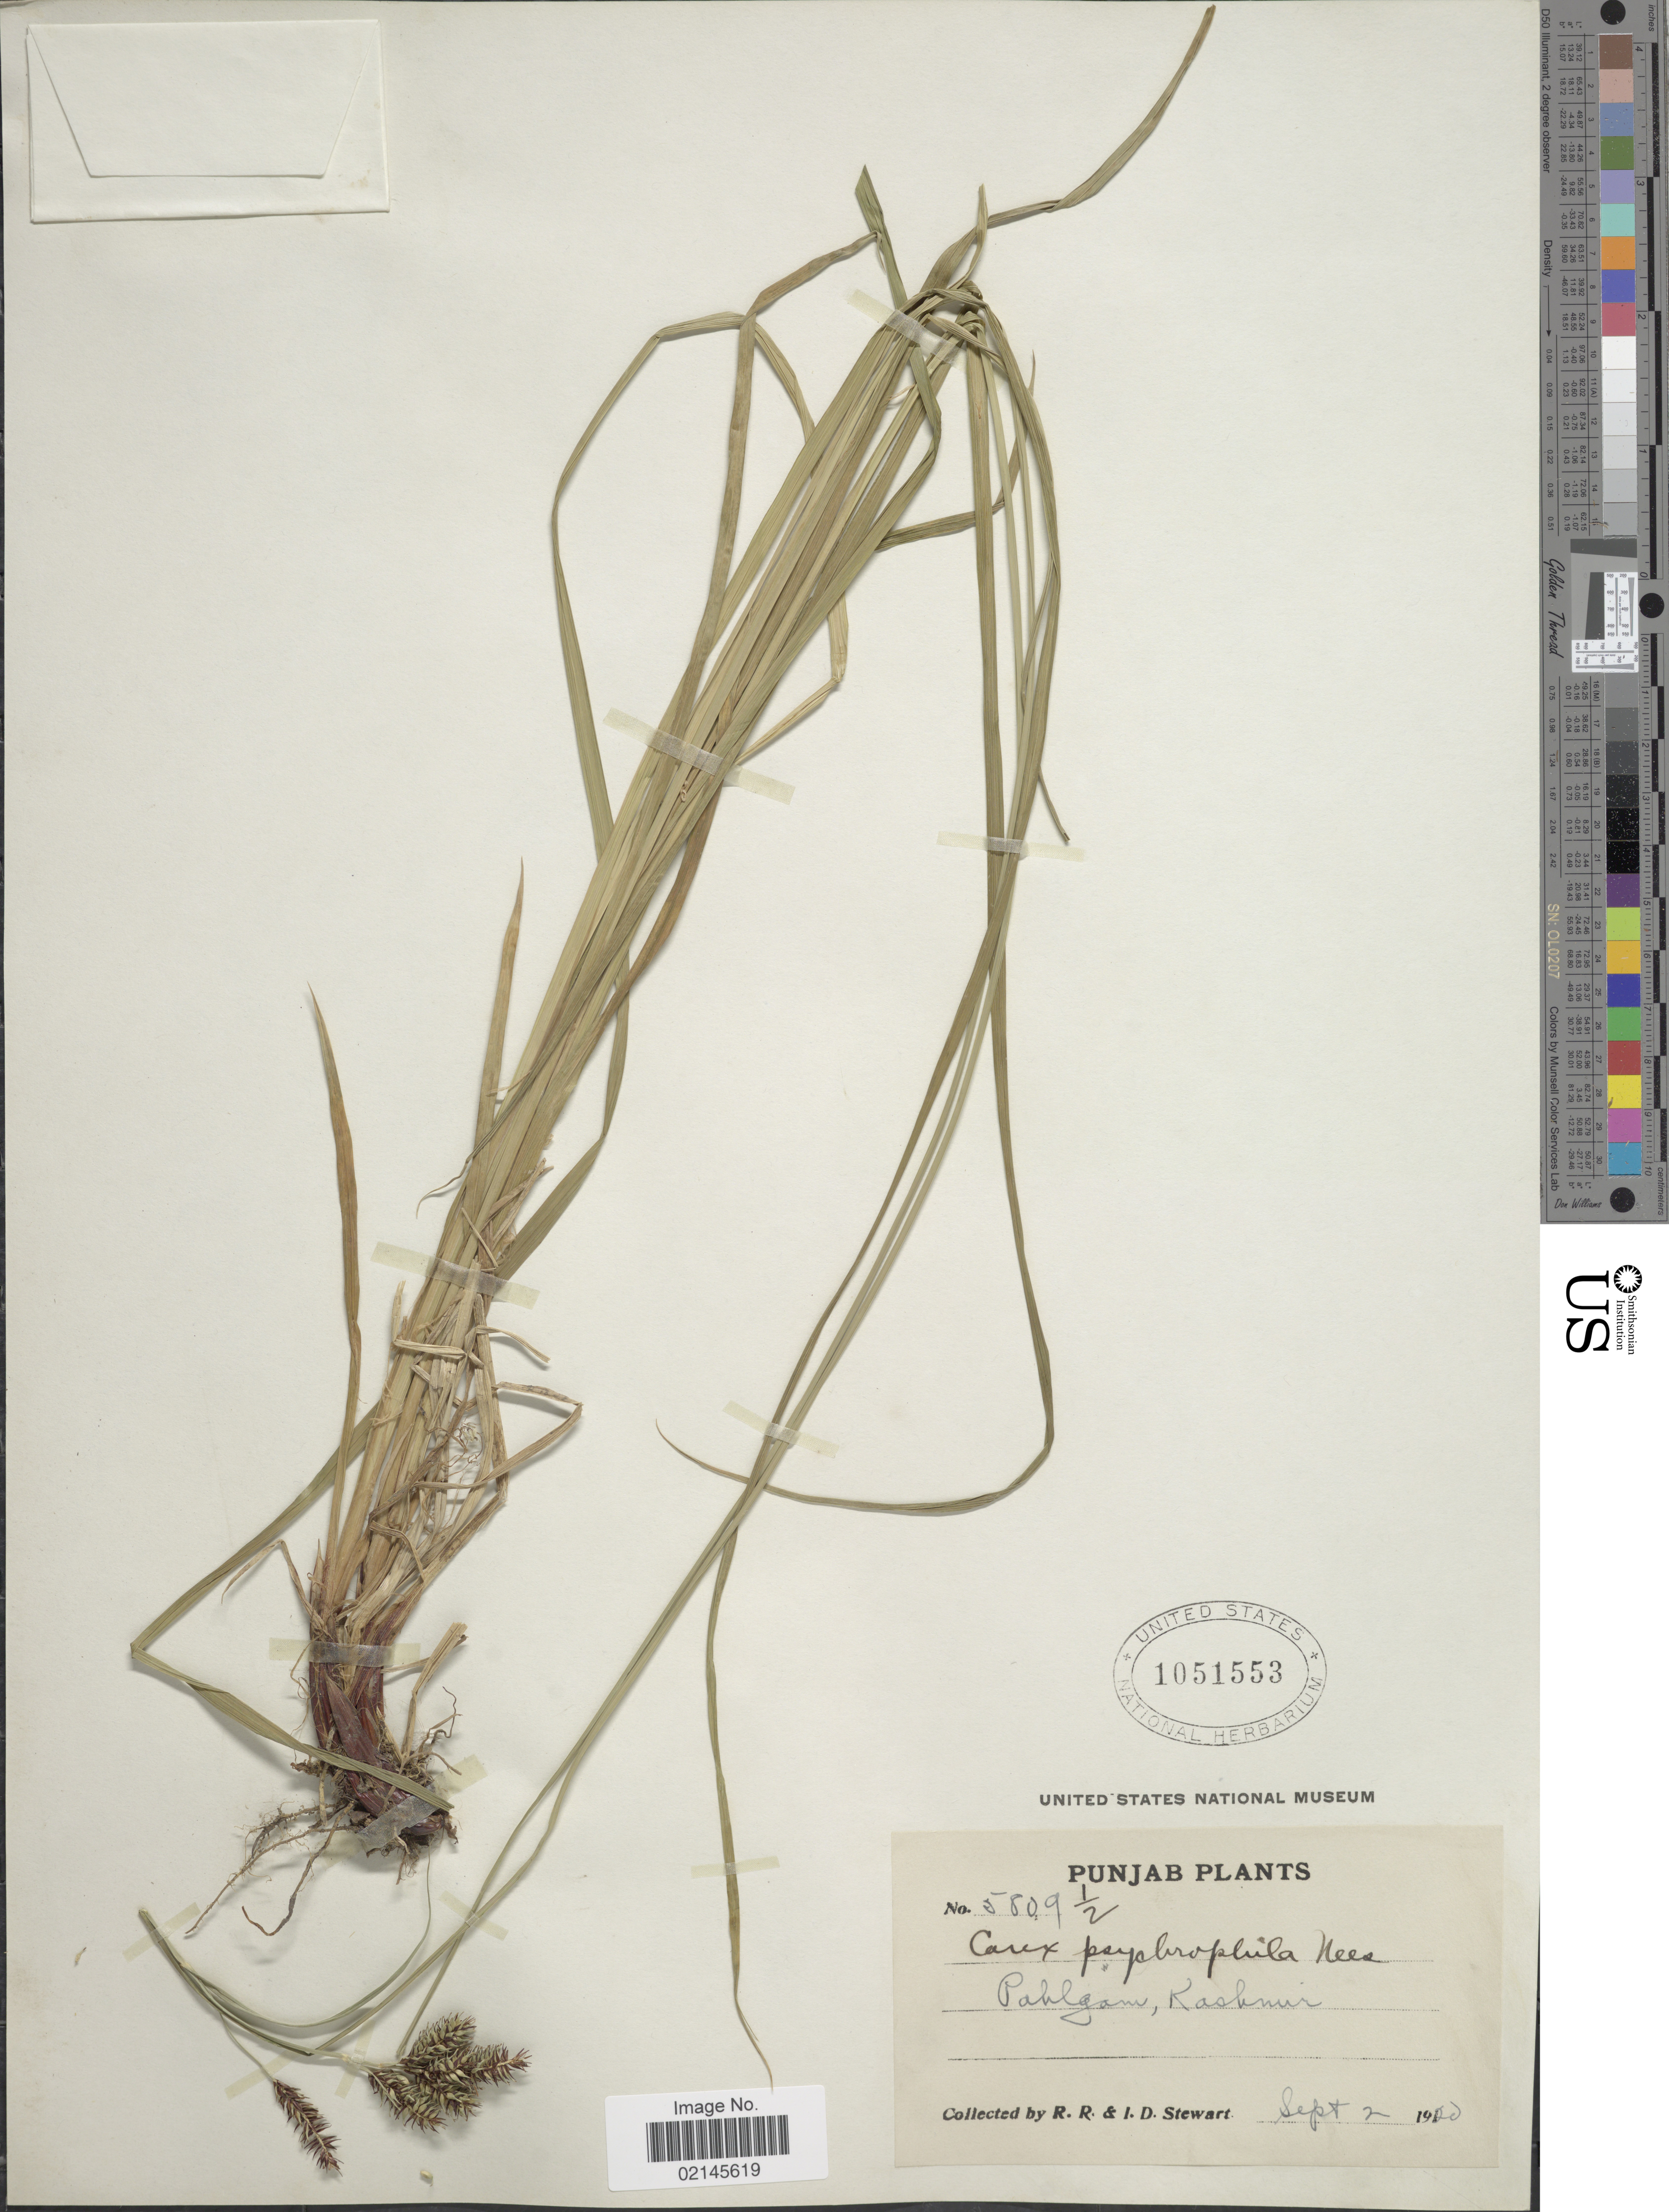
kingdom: Plantae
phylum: Tracheophyta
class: Liliopsida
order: Poales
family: Cyperaceae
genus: Carex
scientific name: Carex psychrophila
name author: Nees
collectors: R. R. Stewart & I. Stewart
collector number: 5809½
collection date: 1920-09-02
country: India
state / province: Jammu and Kashmir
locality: Pahlgam, Kashmir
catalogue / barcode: US 1051553